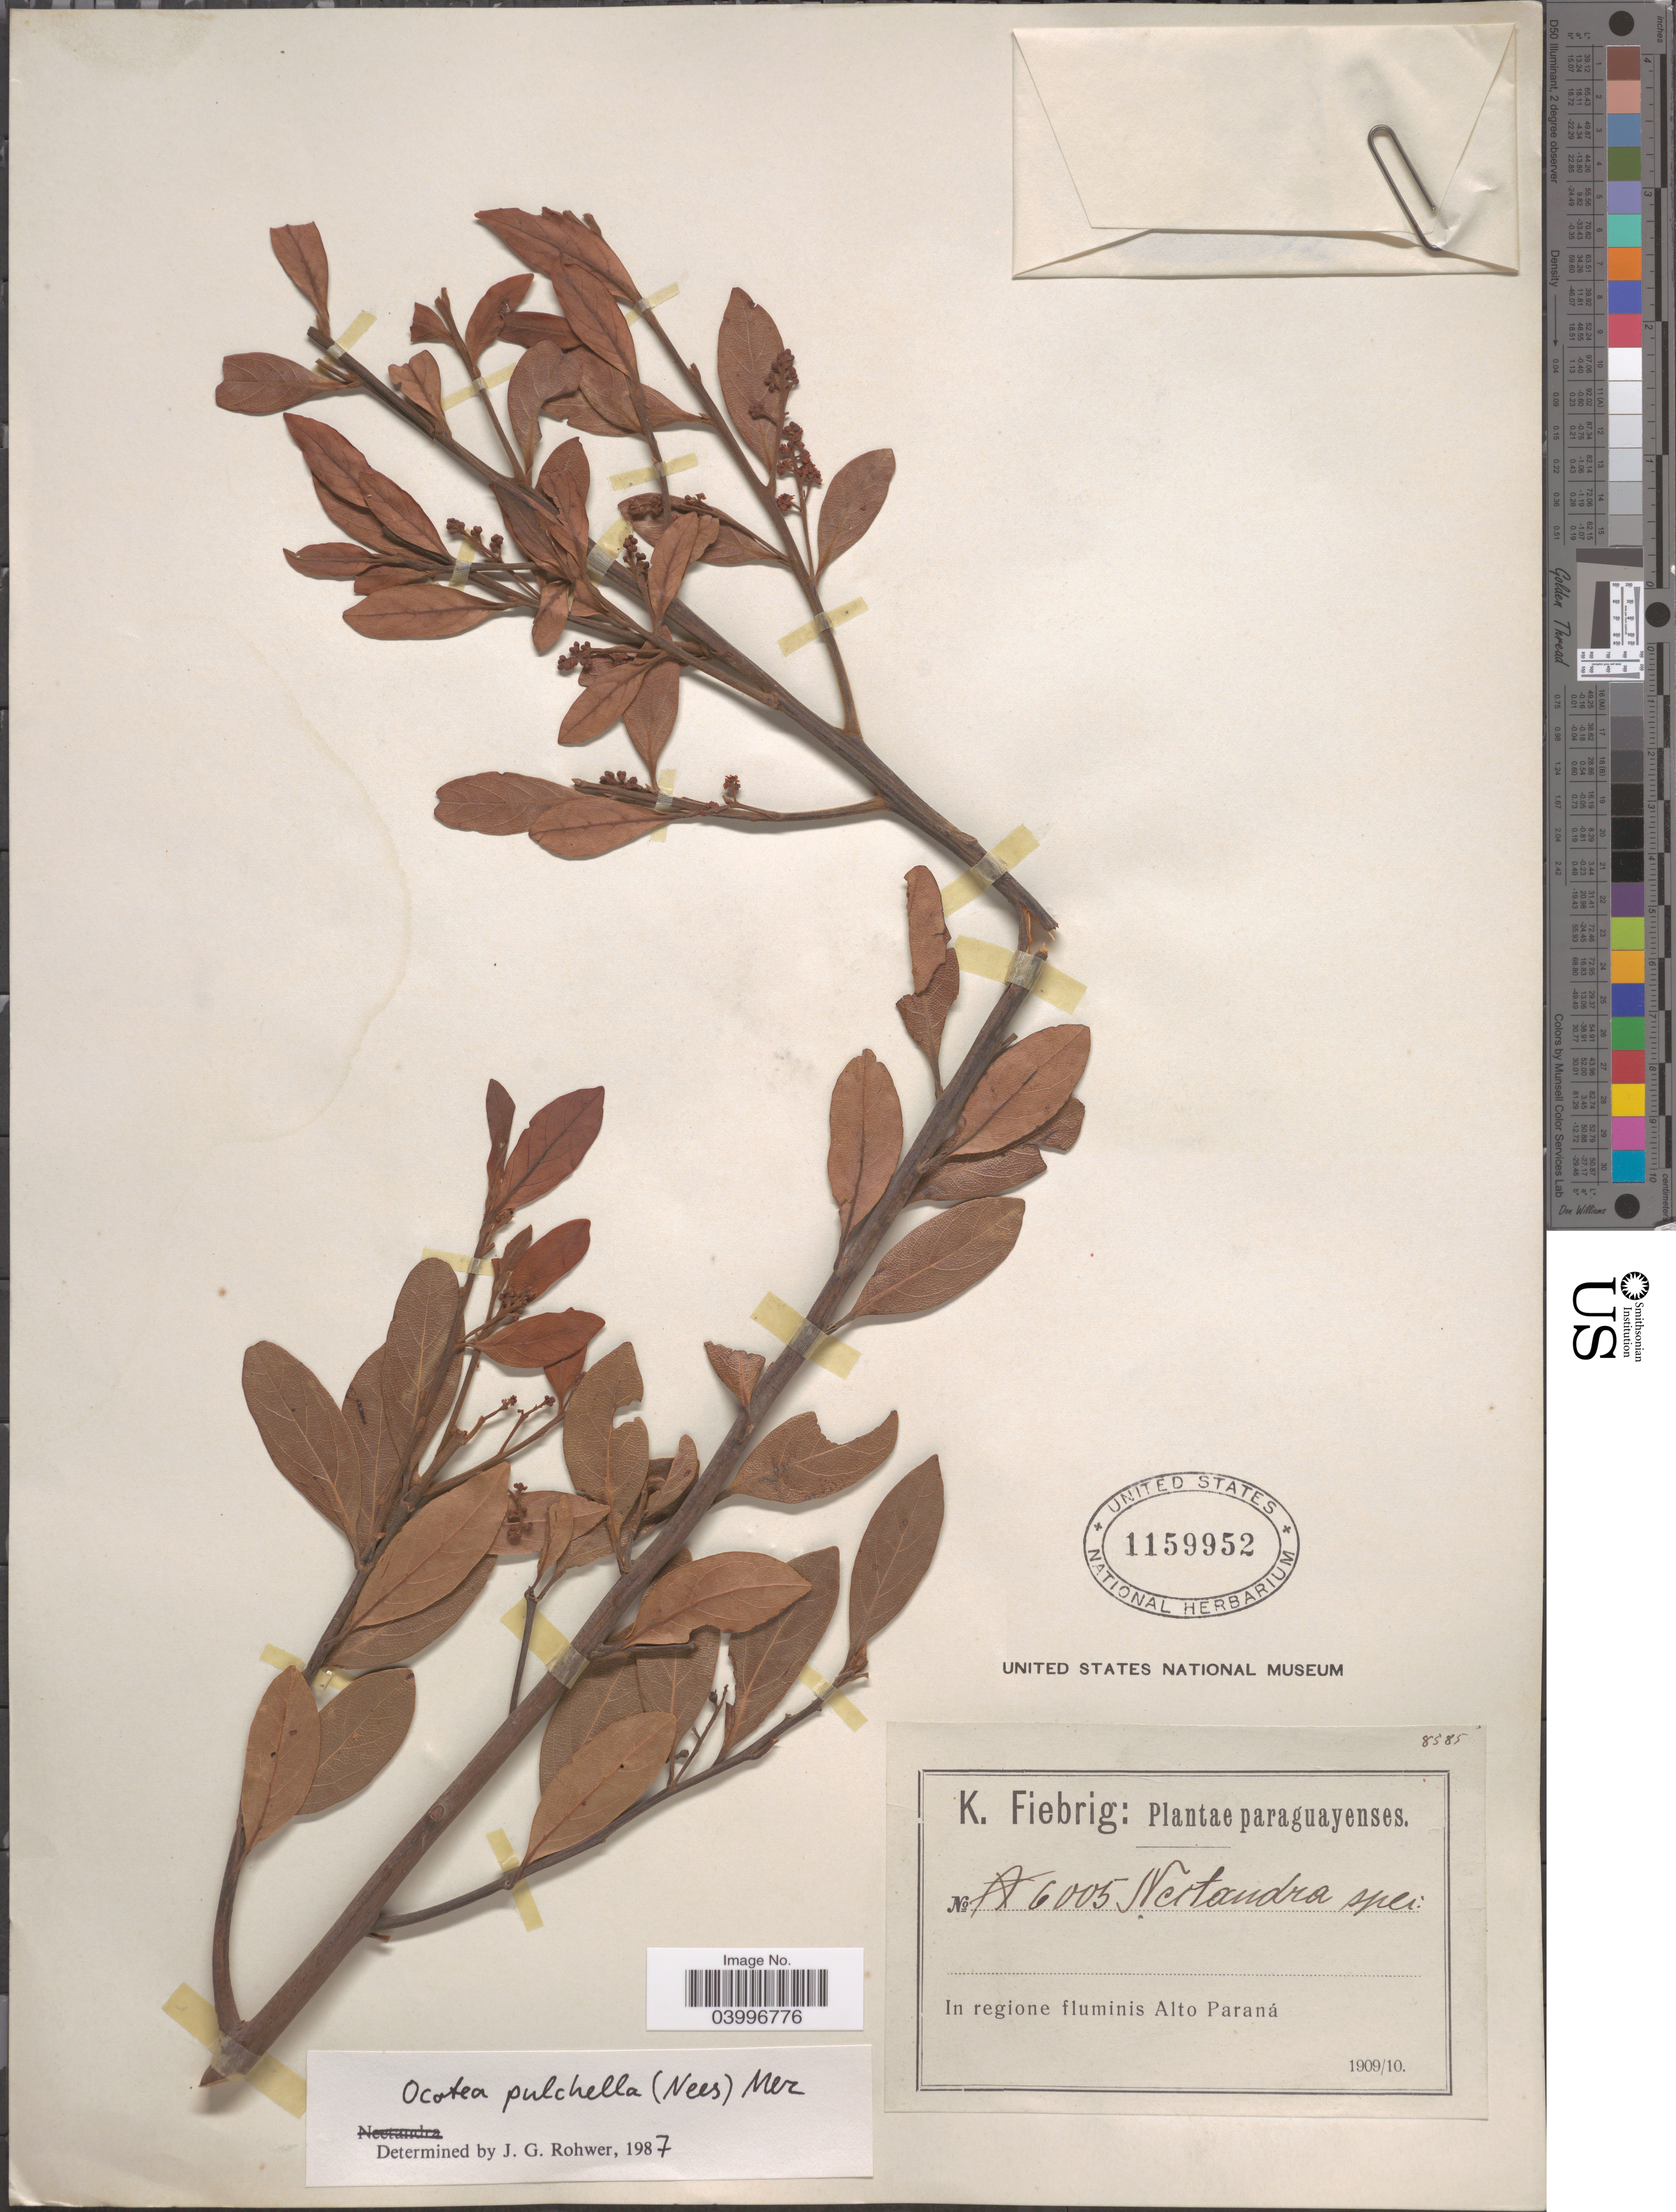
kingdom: Plantae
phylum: Tracheophyta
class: Magnoliopsida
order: Laurales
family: Lauraceae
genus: Ocotea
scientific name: Ocotea pulchella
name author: (Nees & Mart.) Mez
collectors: K. Fiebrig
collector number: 6005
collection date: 1909/1910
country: Paraguay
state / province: Alto Parana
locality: In regione fluminis Alto Paraná.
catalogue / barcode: US 1159952